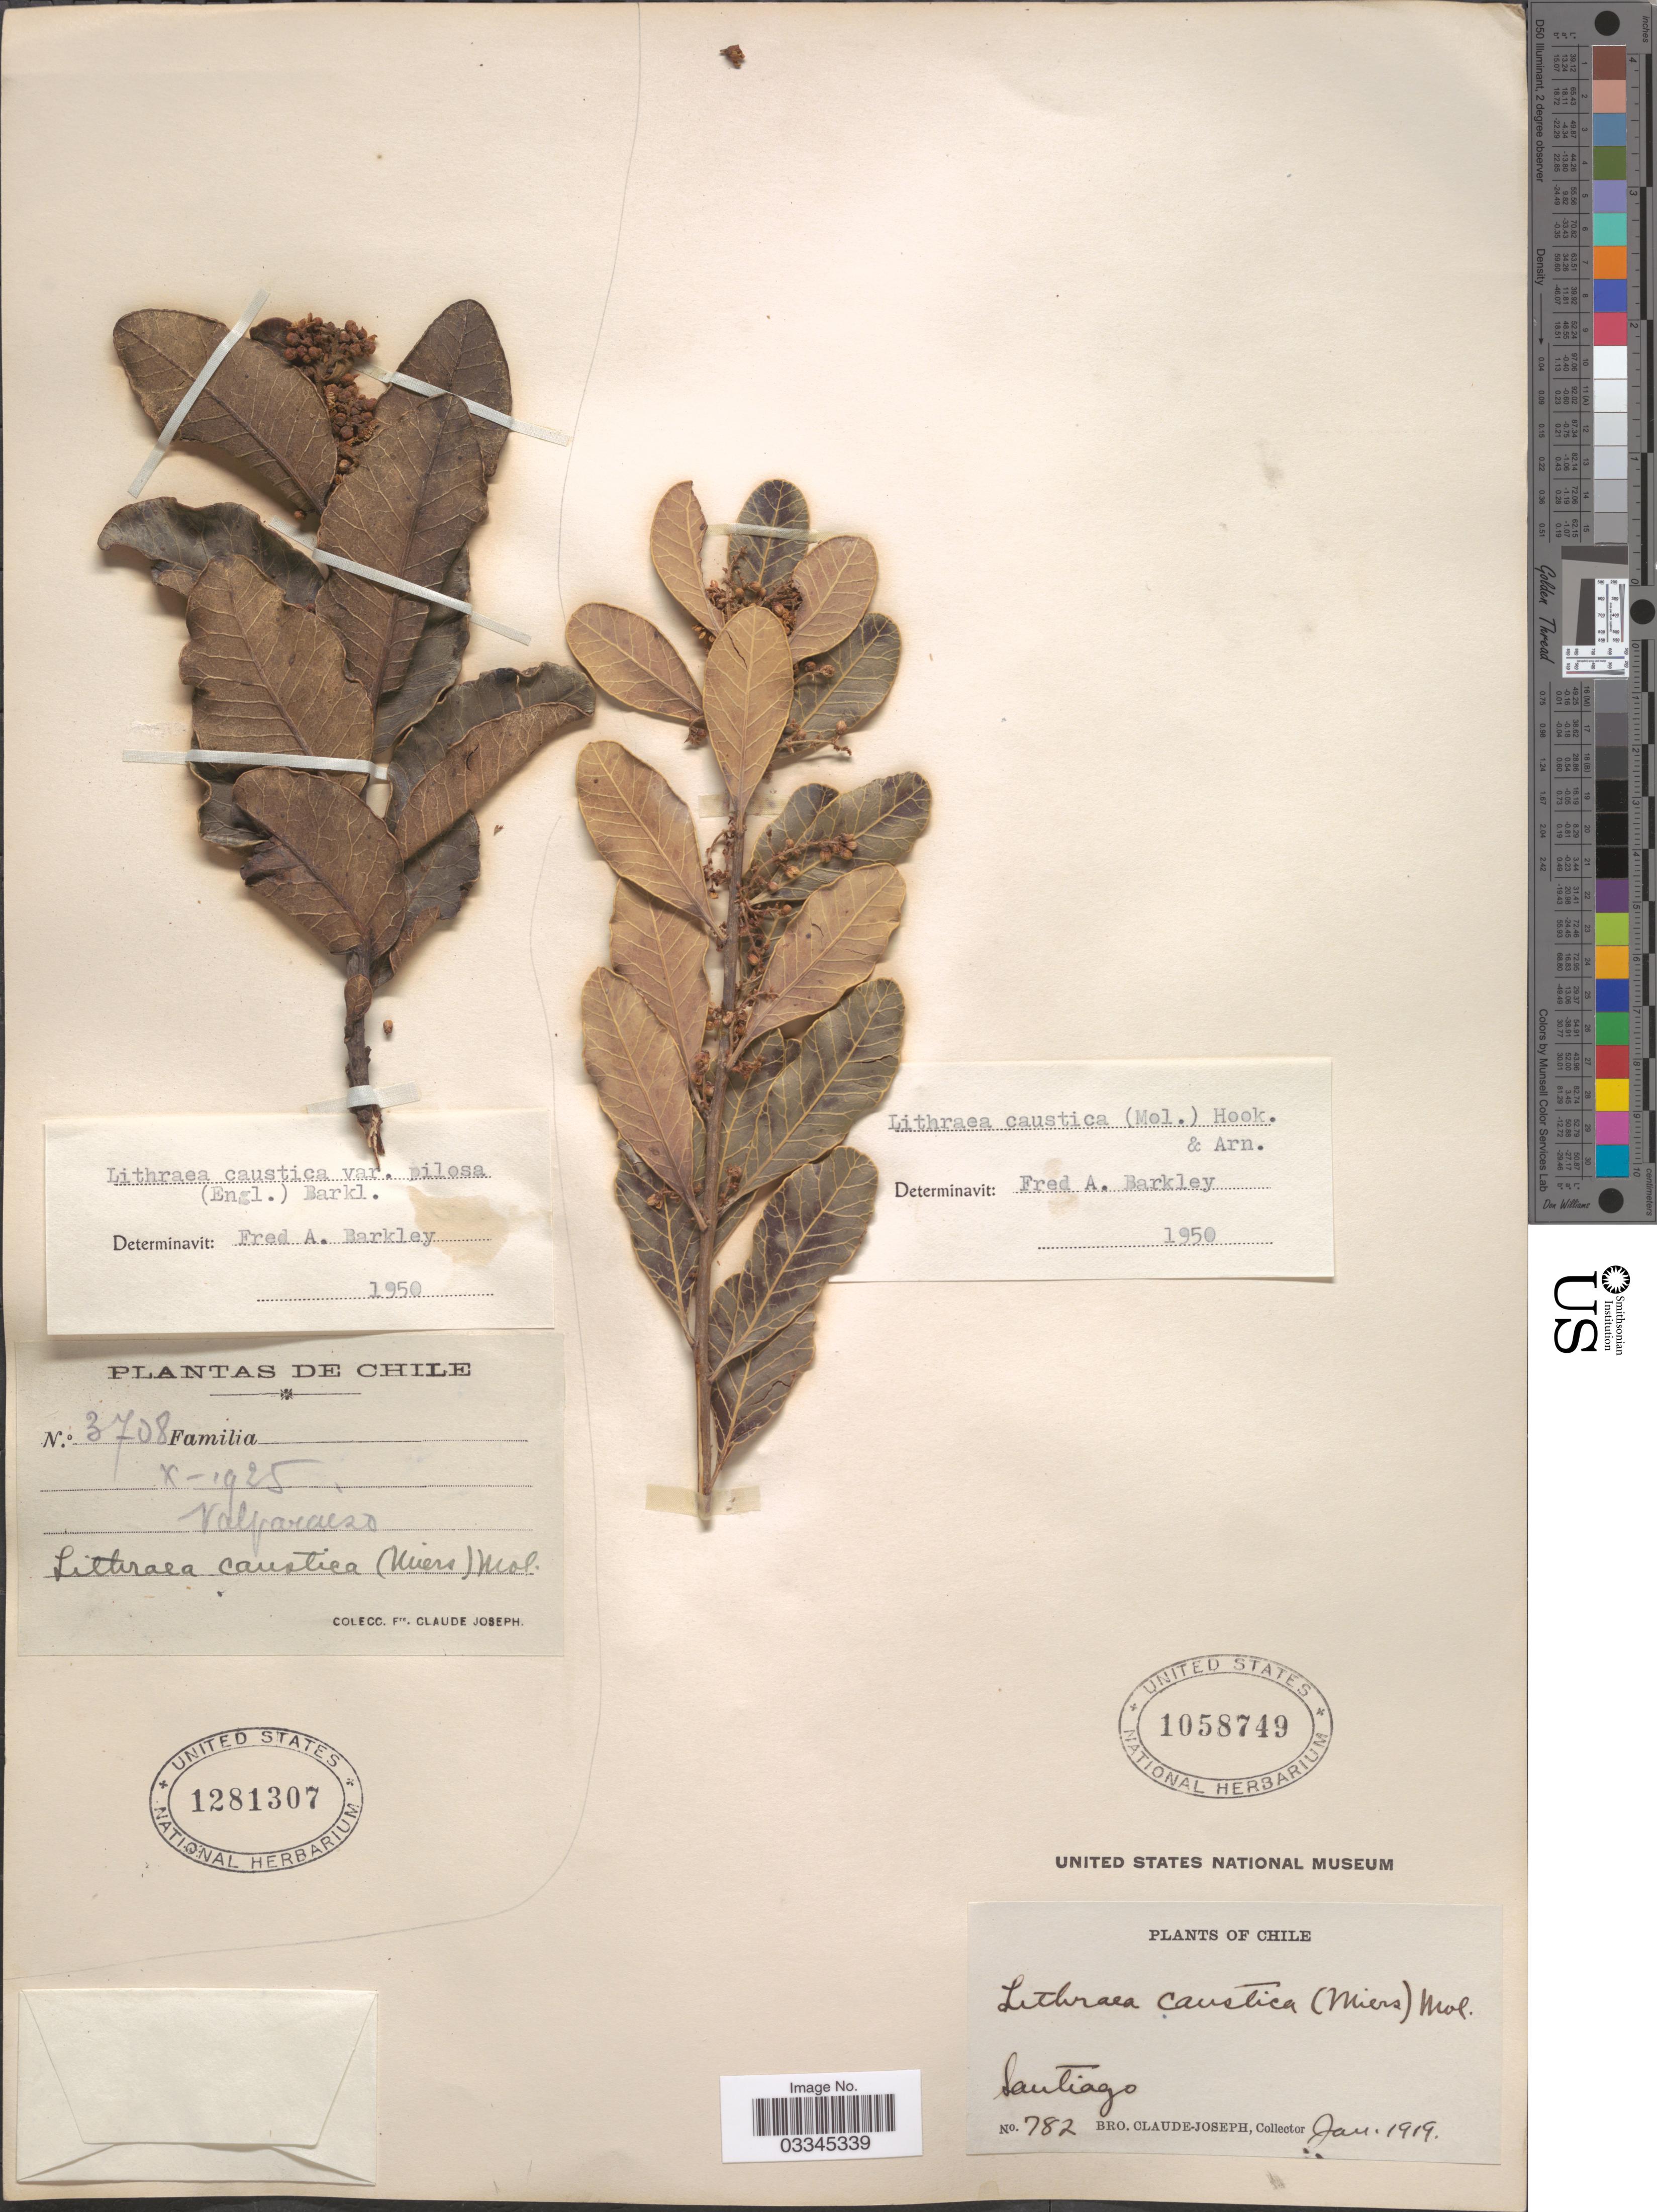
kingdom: Plantae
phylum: Tracheophyta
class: Magnoliopsida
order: Sapindales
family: Anacardiaceae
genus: Lithraea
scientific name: Lithraea caustica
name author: (Molina) Hook. & Arn.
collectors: Bro. Claude-Joseph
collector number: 3708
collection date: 1925-10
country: Chile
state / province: Valparaíso (V)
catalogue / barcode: US 1281307-2